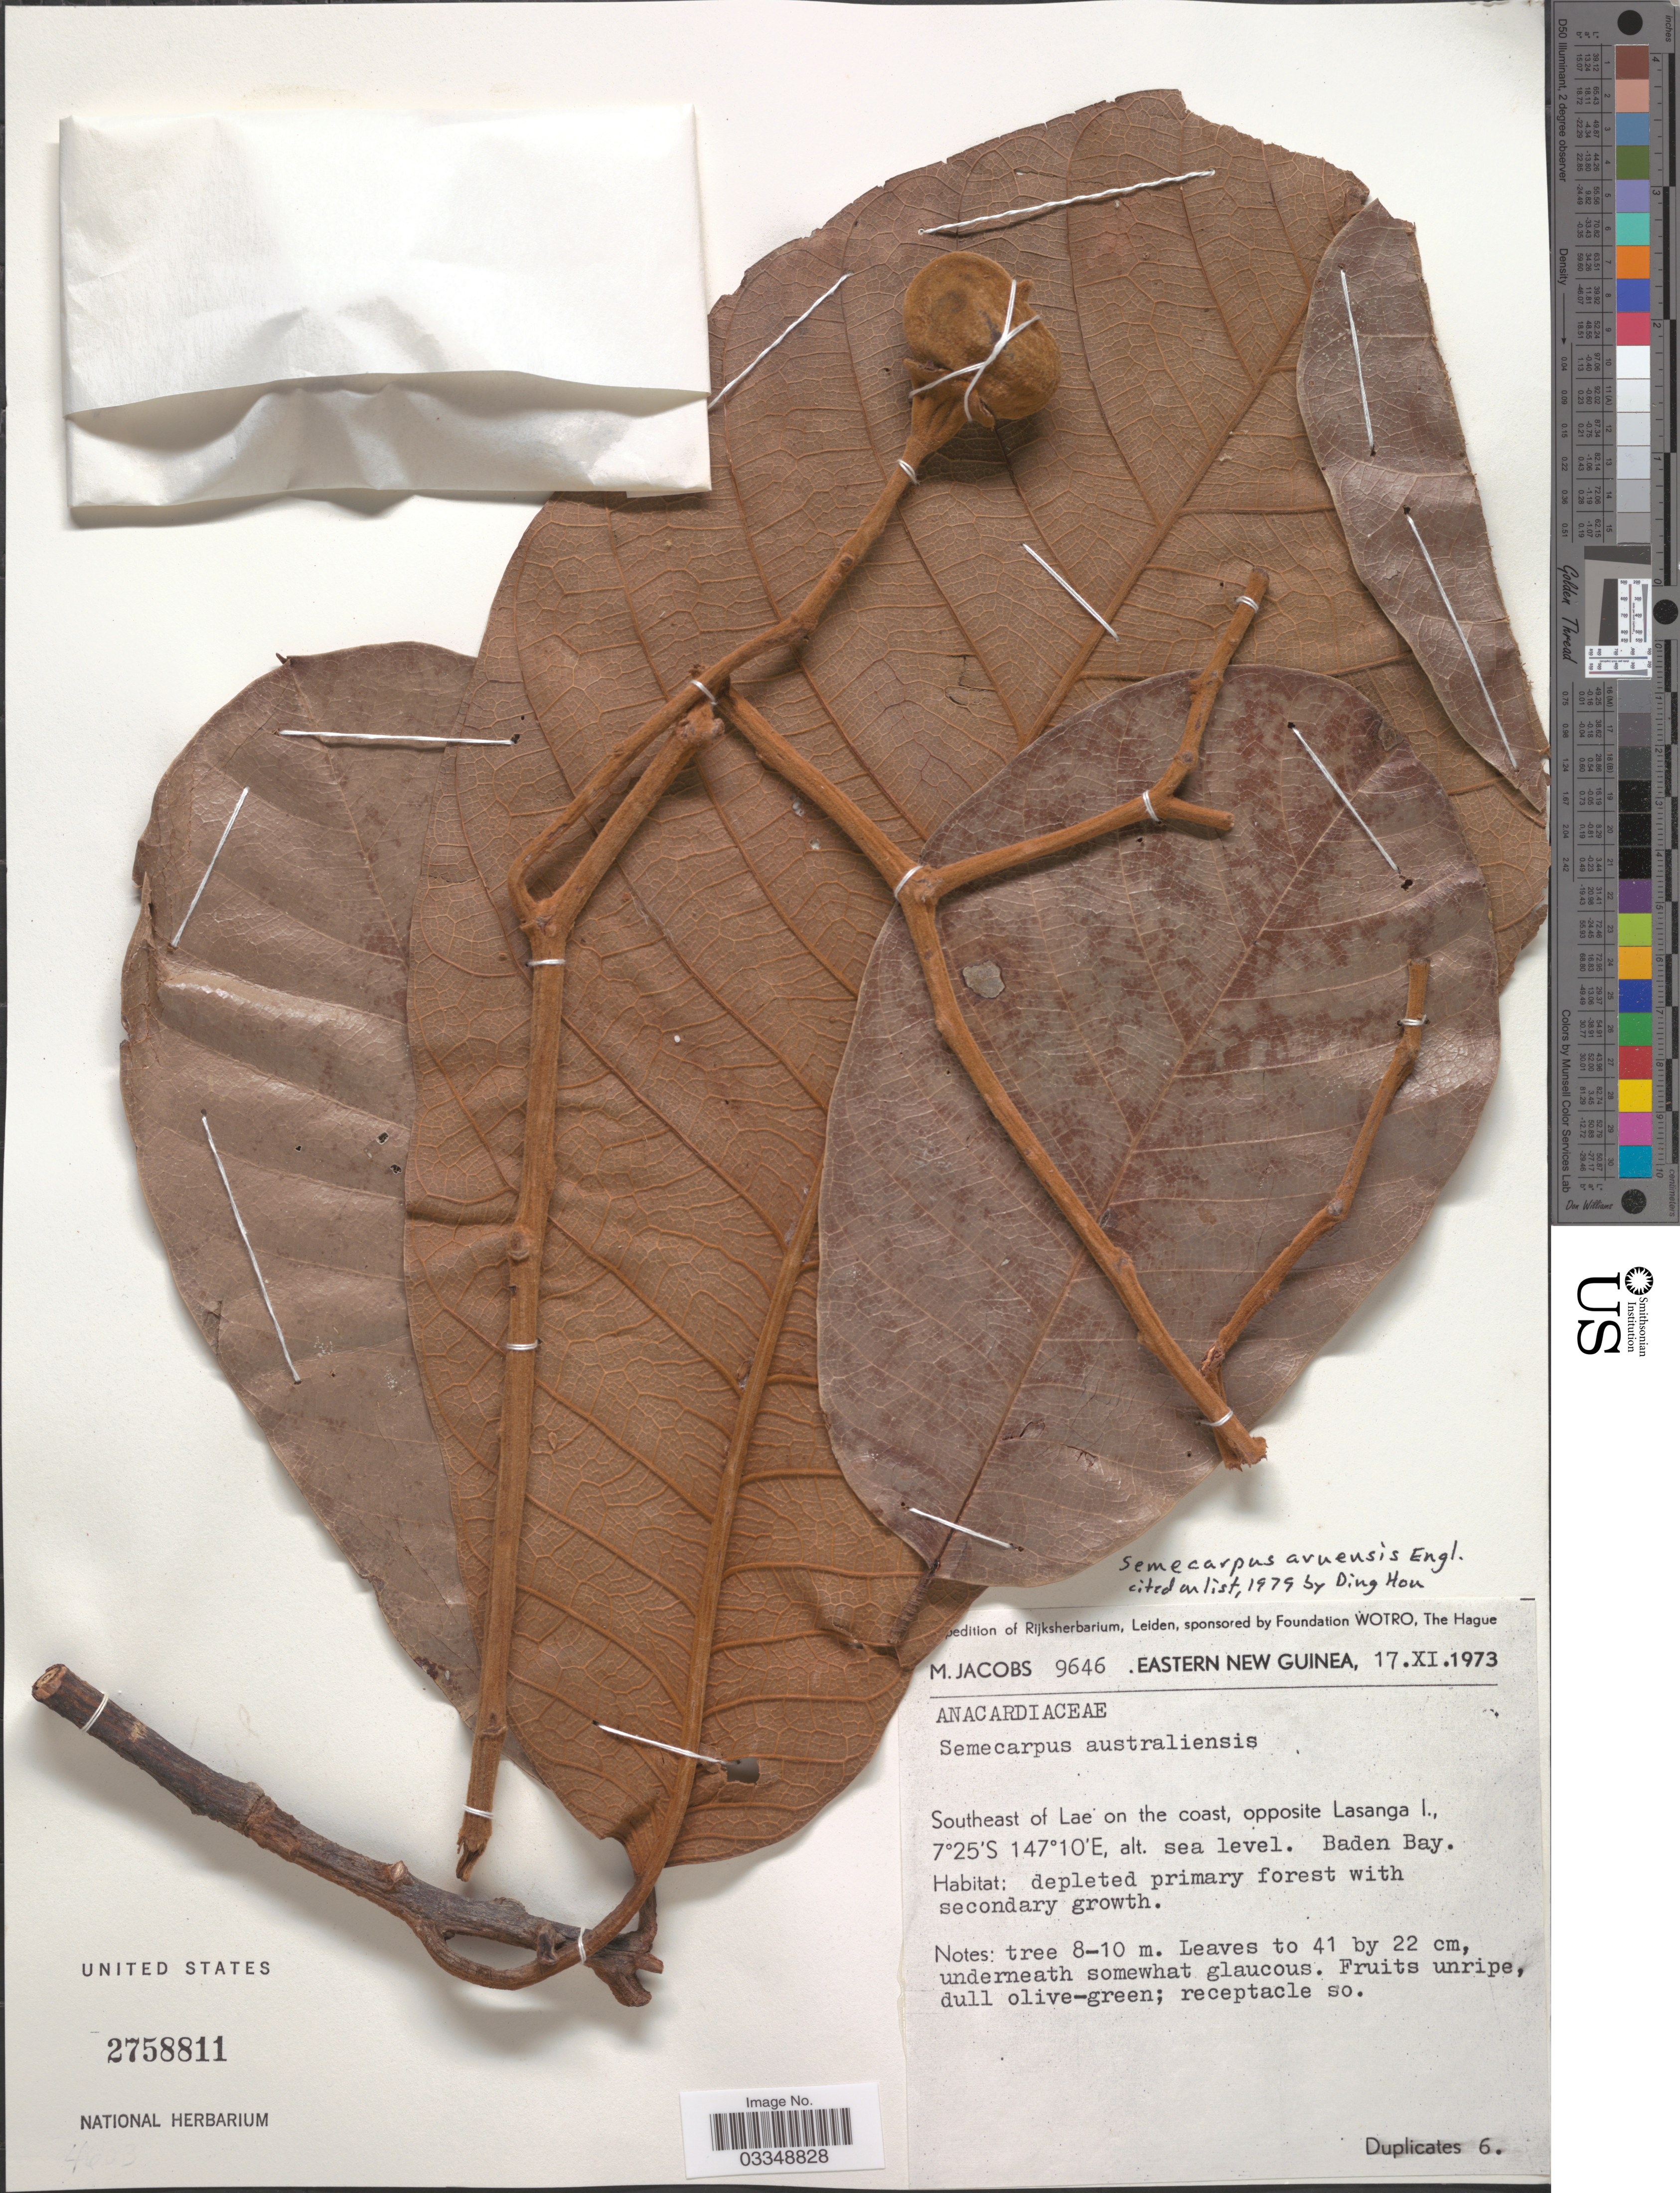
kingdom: Plantae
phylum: Tracheophyta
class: Magnoliopsida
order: Sapindales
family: Anacardiaceae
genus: Semecarpus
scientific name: Semecarpus aruensis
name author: Engl.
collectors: M. Jacobs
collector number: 9646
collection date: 1973-11-17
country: Papua New Guinea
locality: Eastern New Guinea. Southeast of Lae on the coast, opposite Lasanga I. Baden Bay.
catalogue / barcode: US 2758811